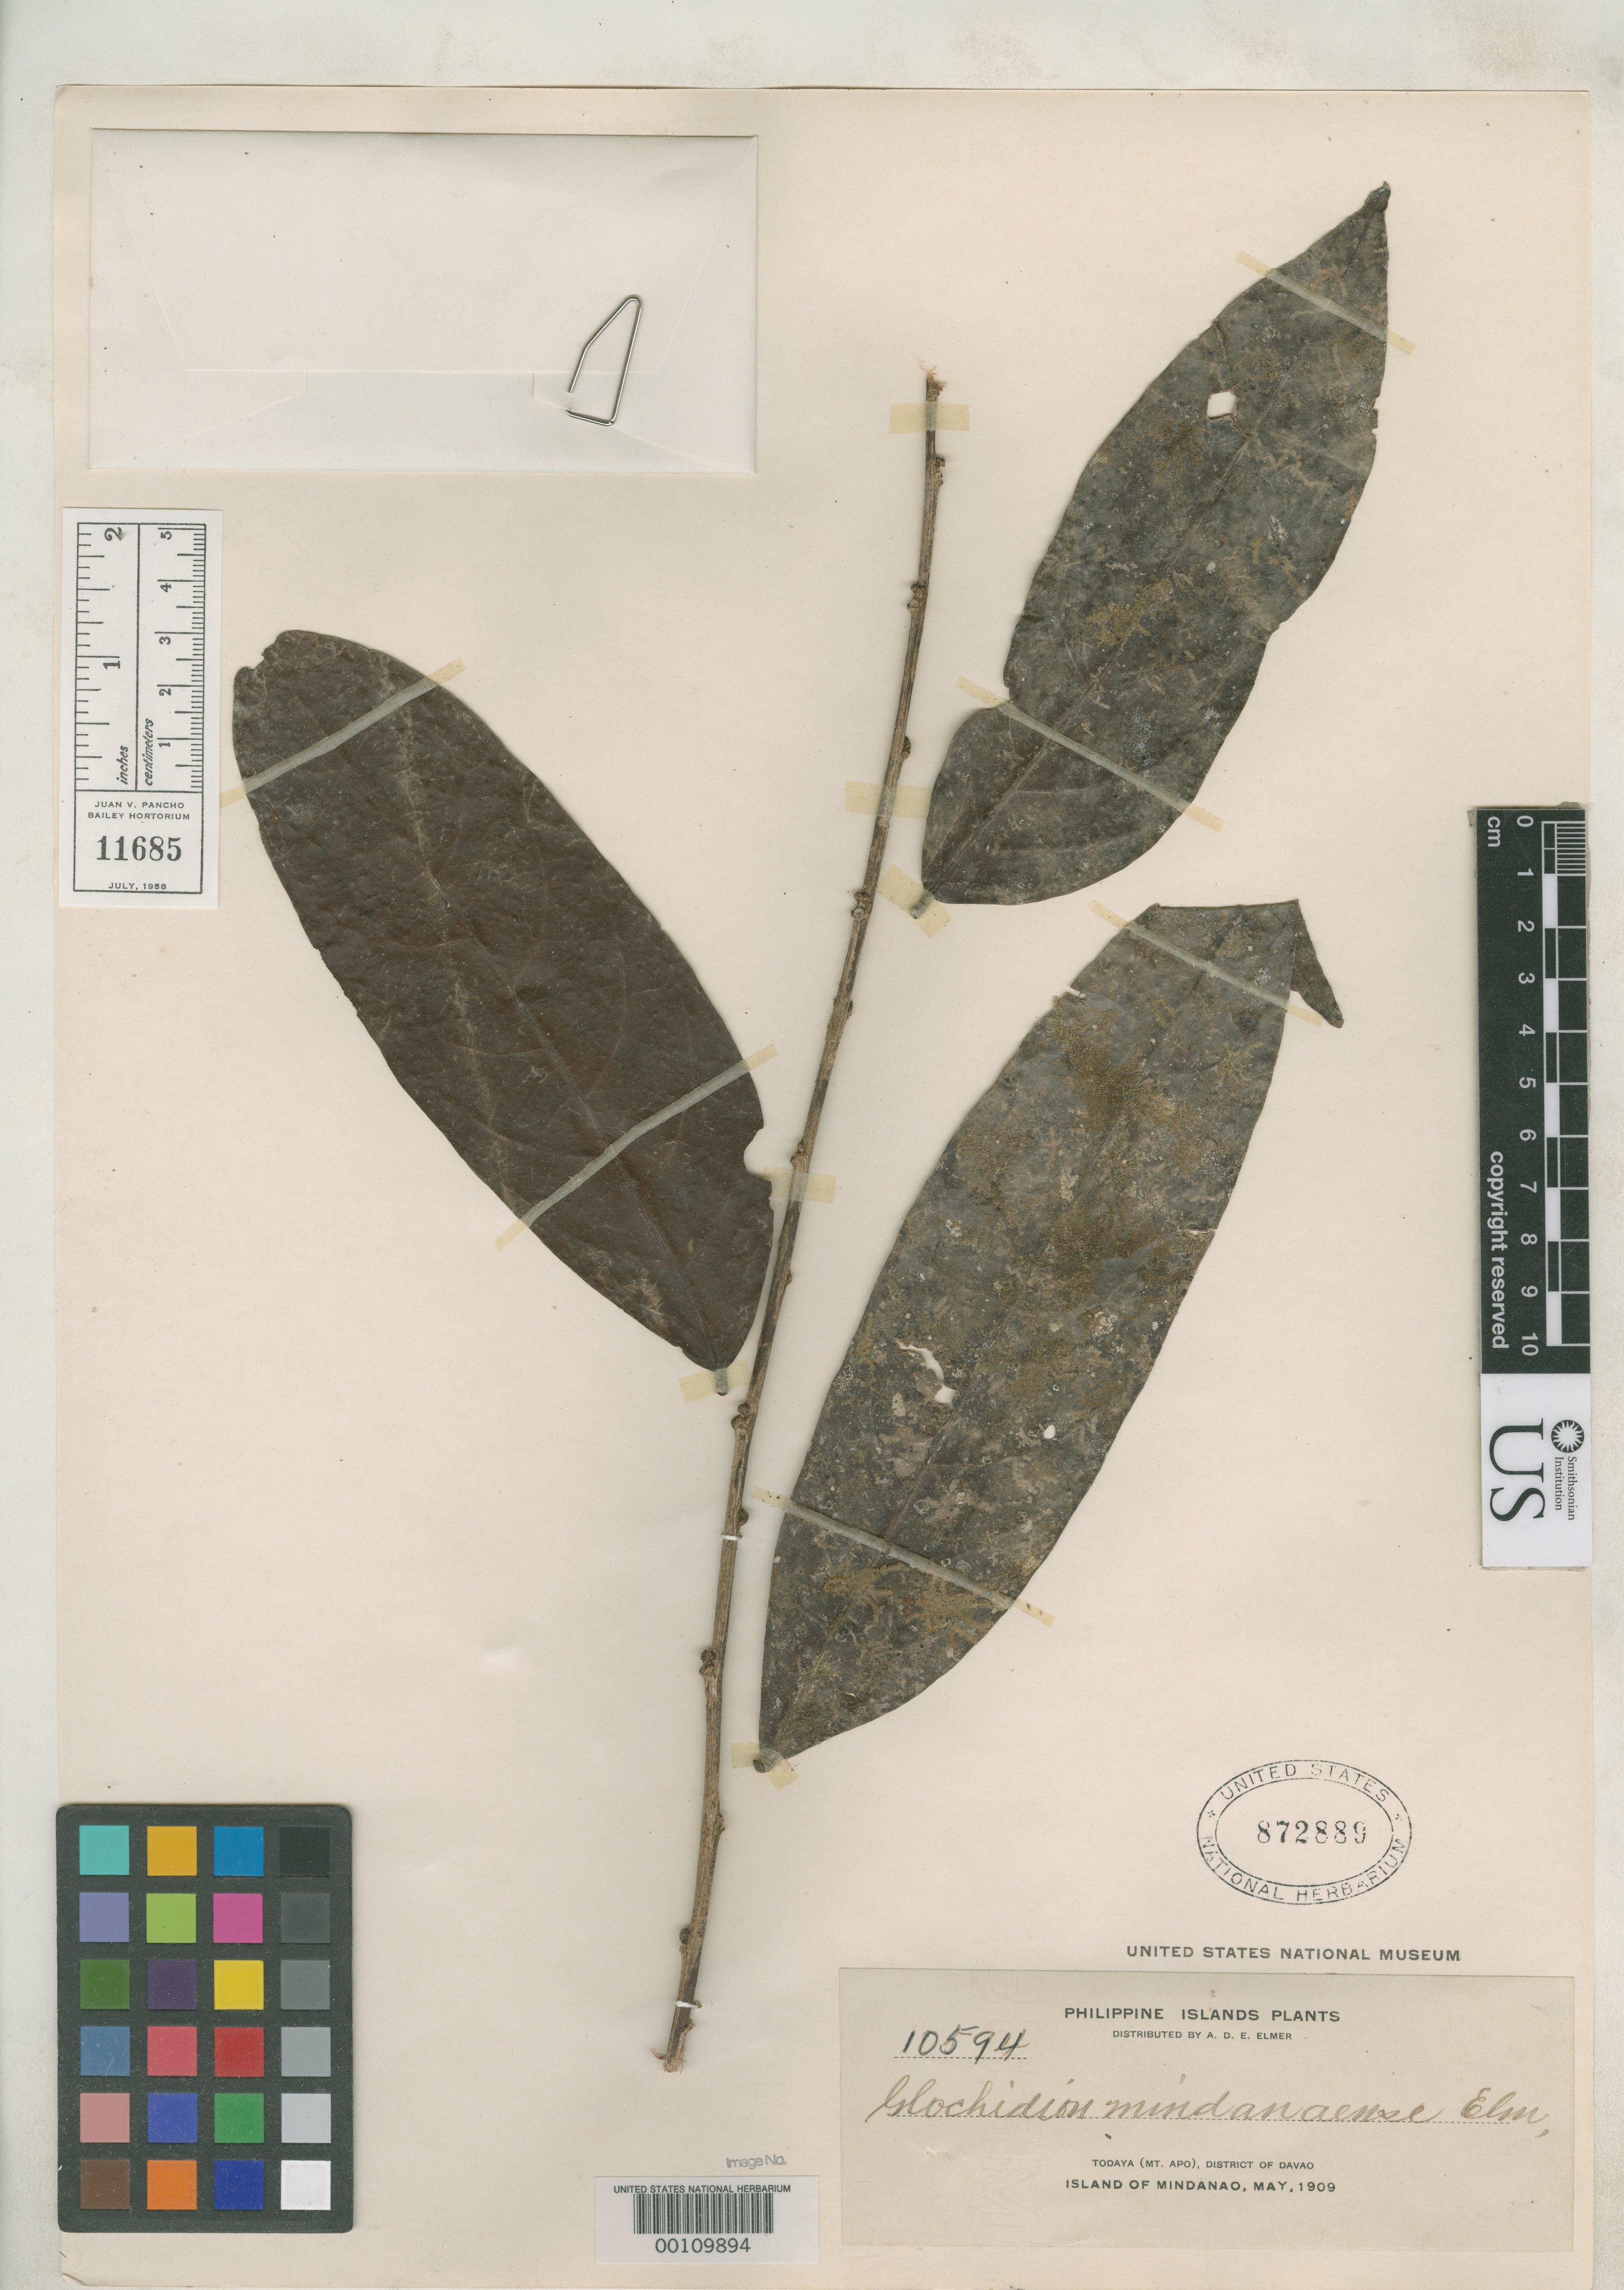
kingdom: Plantae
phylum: Tracheophyta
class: Magnoliopsida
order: Malpighiales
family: Phyllanthaceae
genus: Glochidion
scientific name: Glochidion mindanaense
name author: Elmer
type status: Isotype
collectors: A. D. E. Elmer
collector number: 10594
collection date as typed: May 1909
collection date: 1909-05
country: Philippines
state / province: Davao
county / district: Davao del Sur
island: Mindanao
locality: Todaya (Mt. Apo).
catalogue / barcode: US 872889